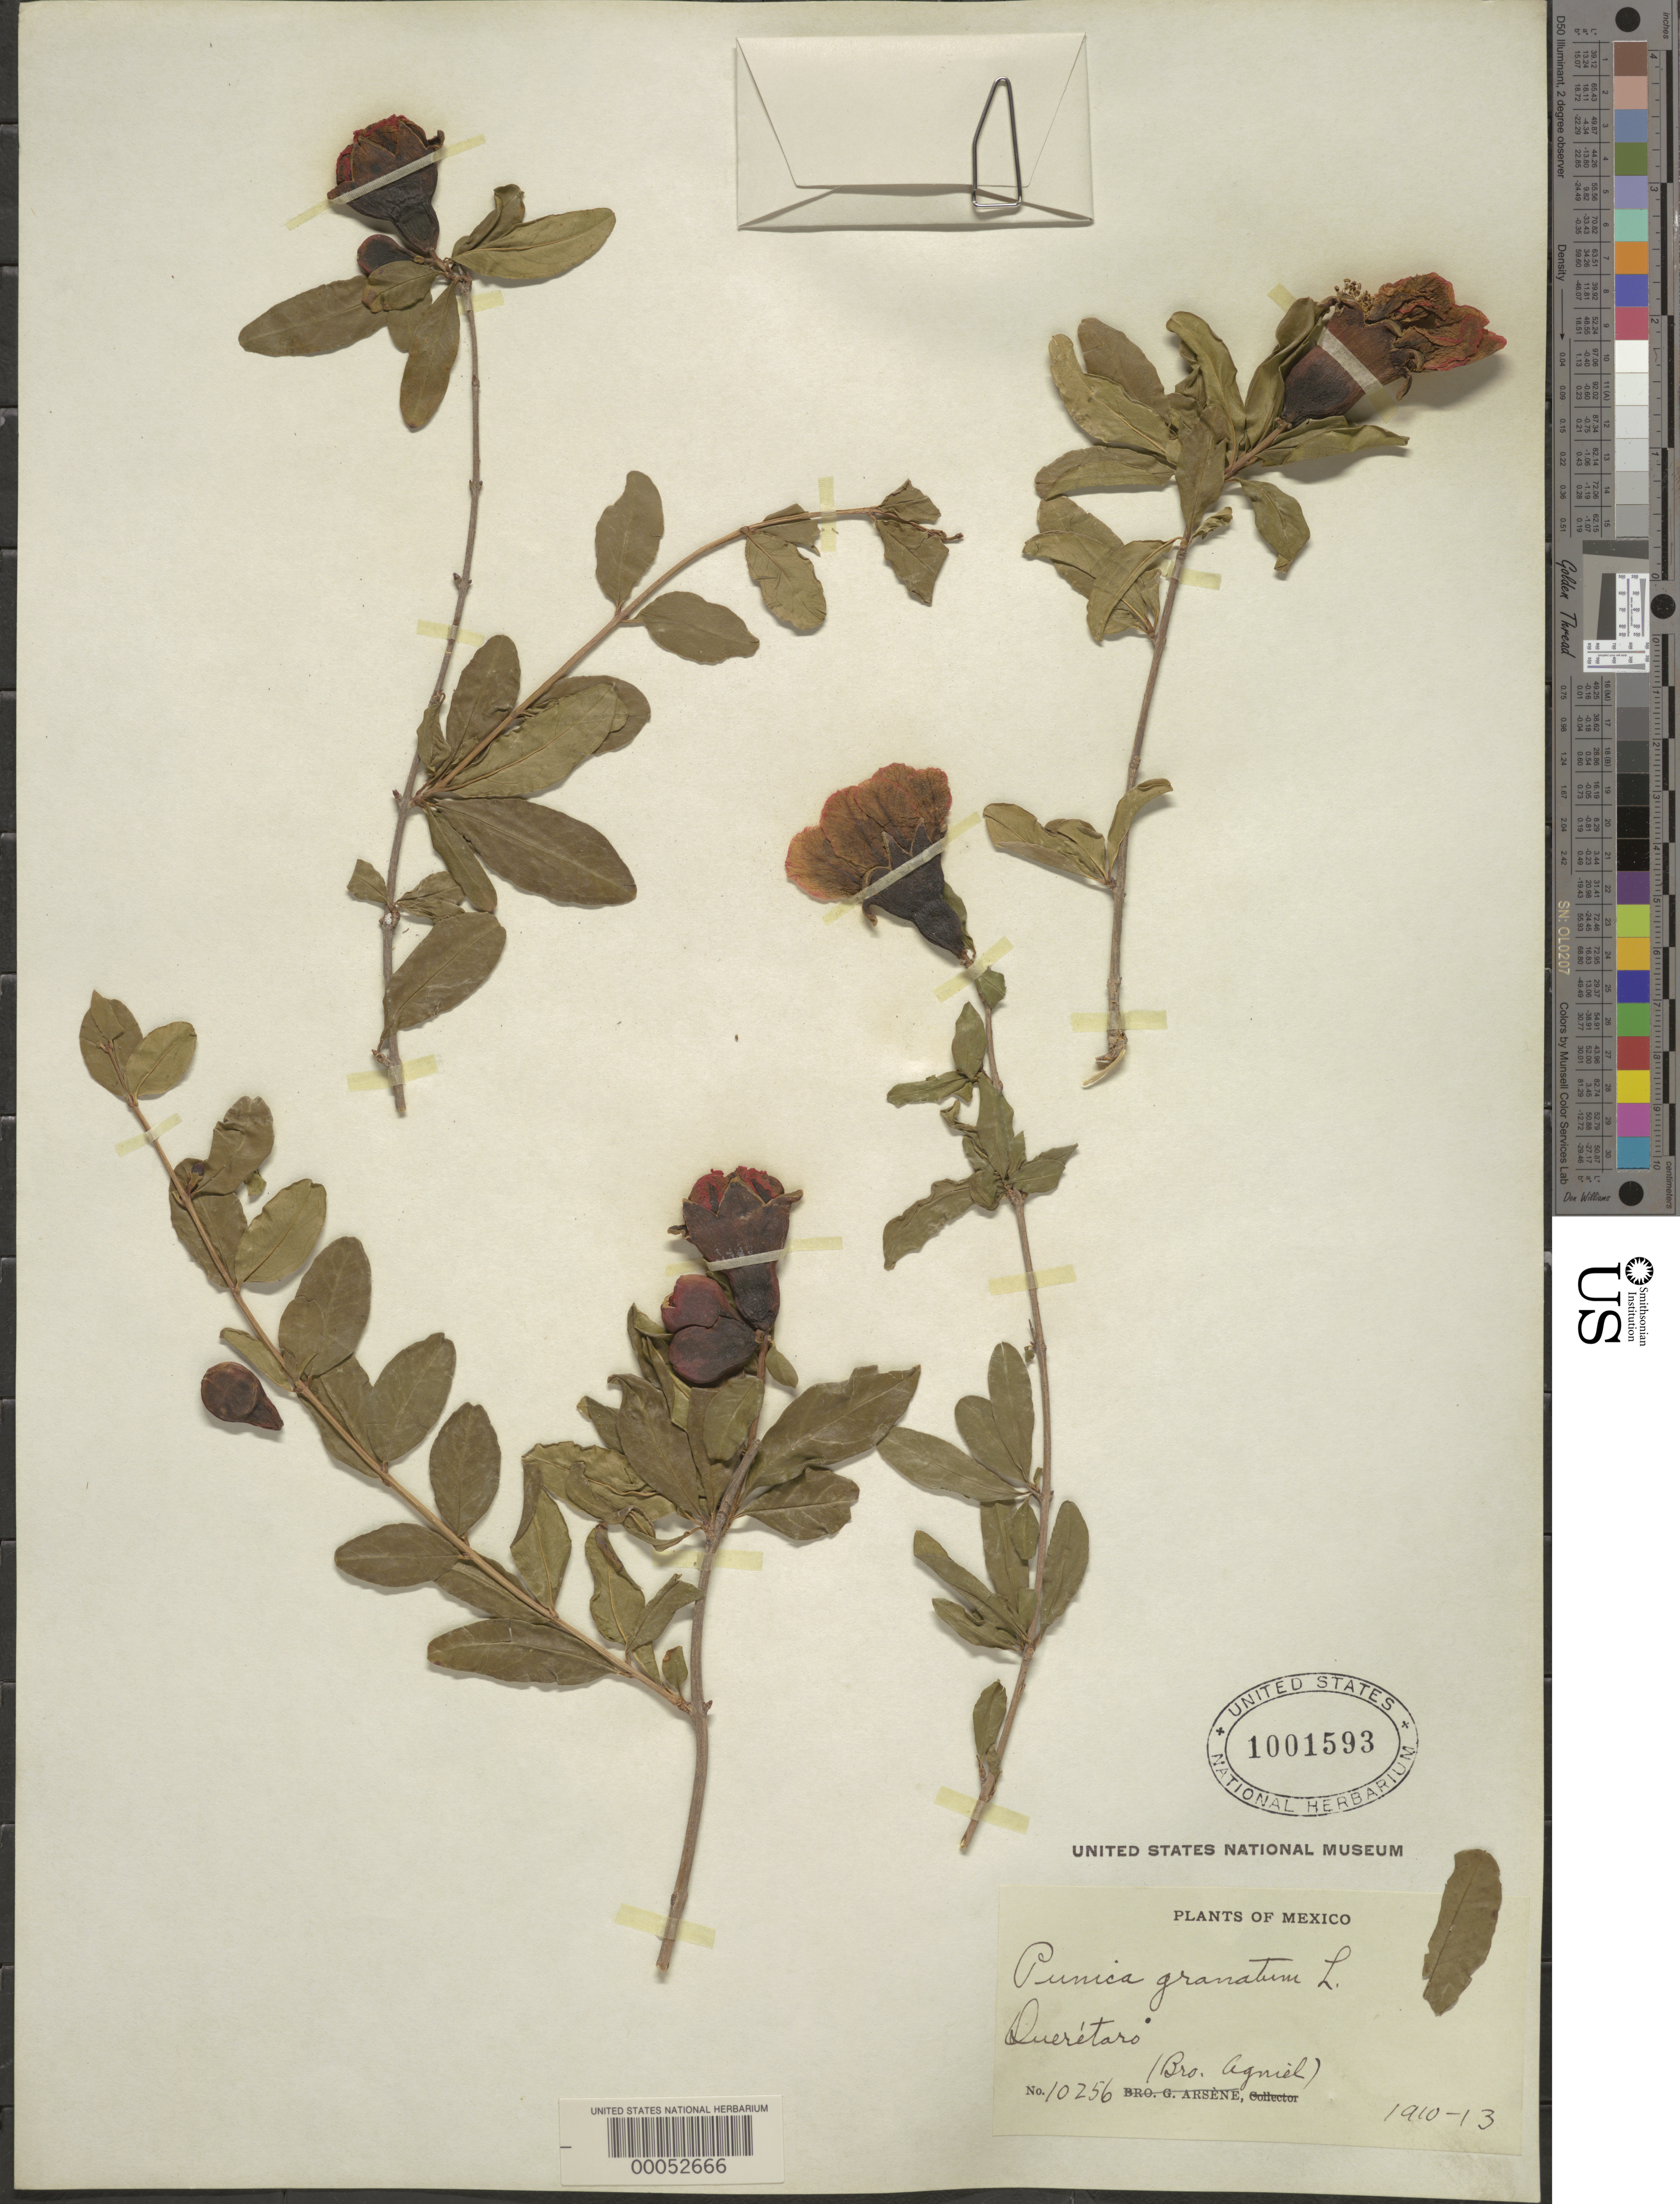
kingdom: Plantae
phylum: Tracheophyta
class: Magnoliopsida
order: Myrtales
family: Lythraceae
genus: Punica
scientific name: Punica granatum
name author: L.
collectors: Bro. Agniel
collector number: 10256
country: Mexico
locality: E of Monserrat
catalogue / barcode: US 1001593